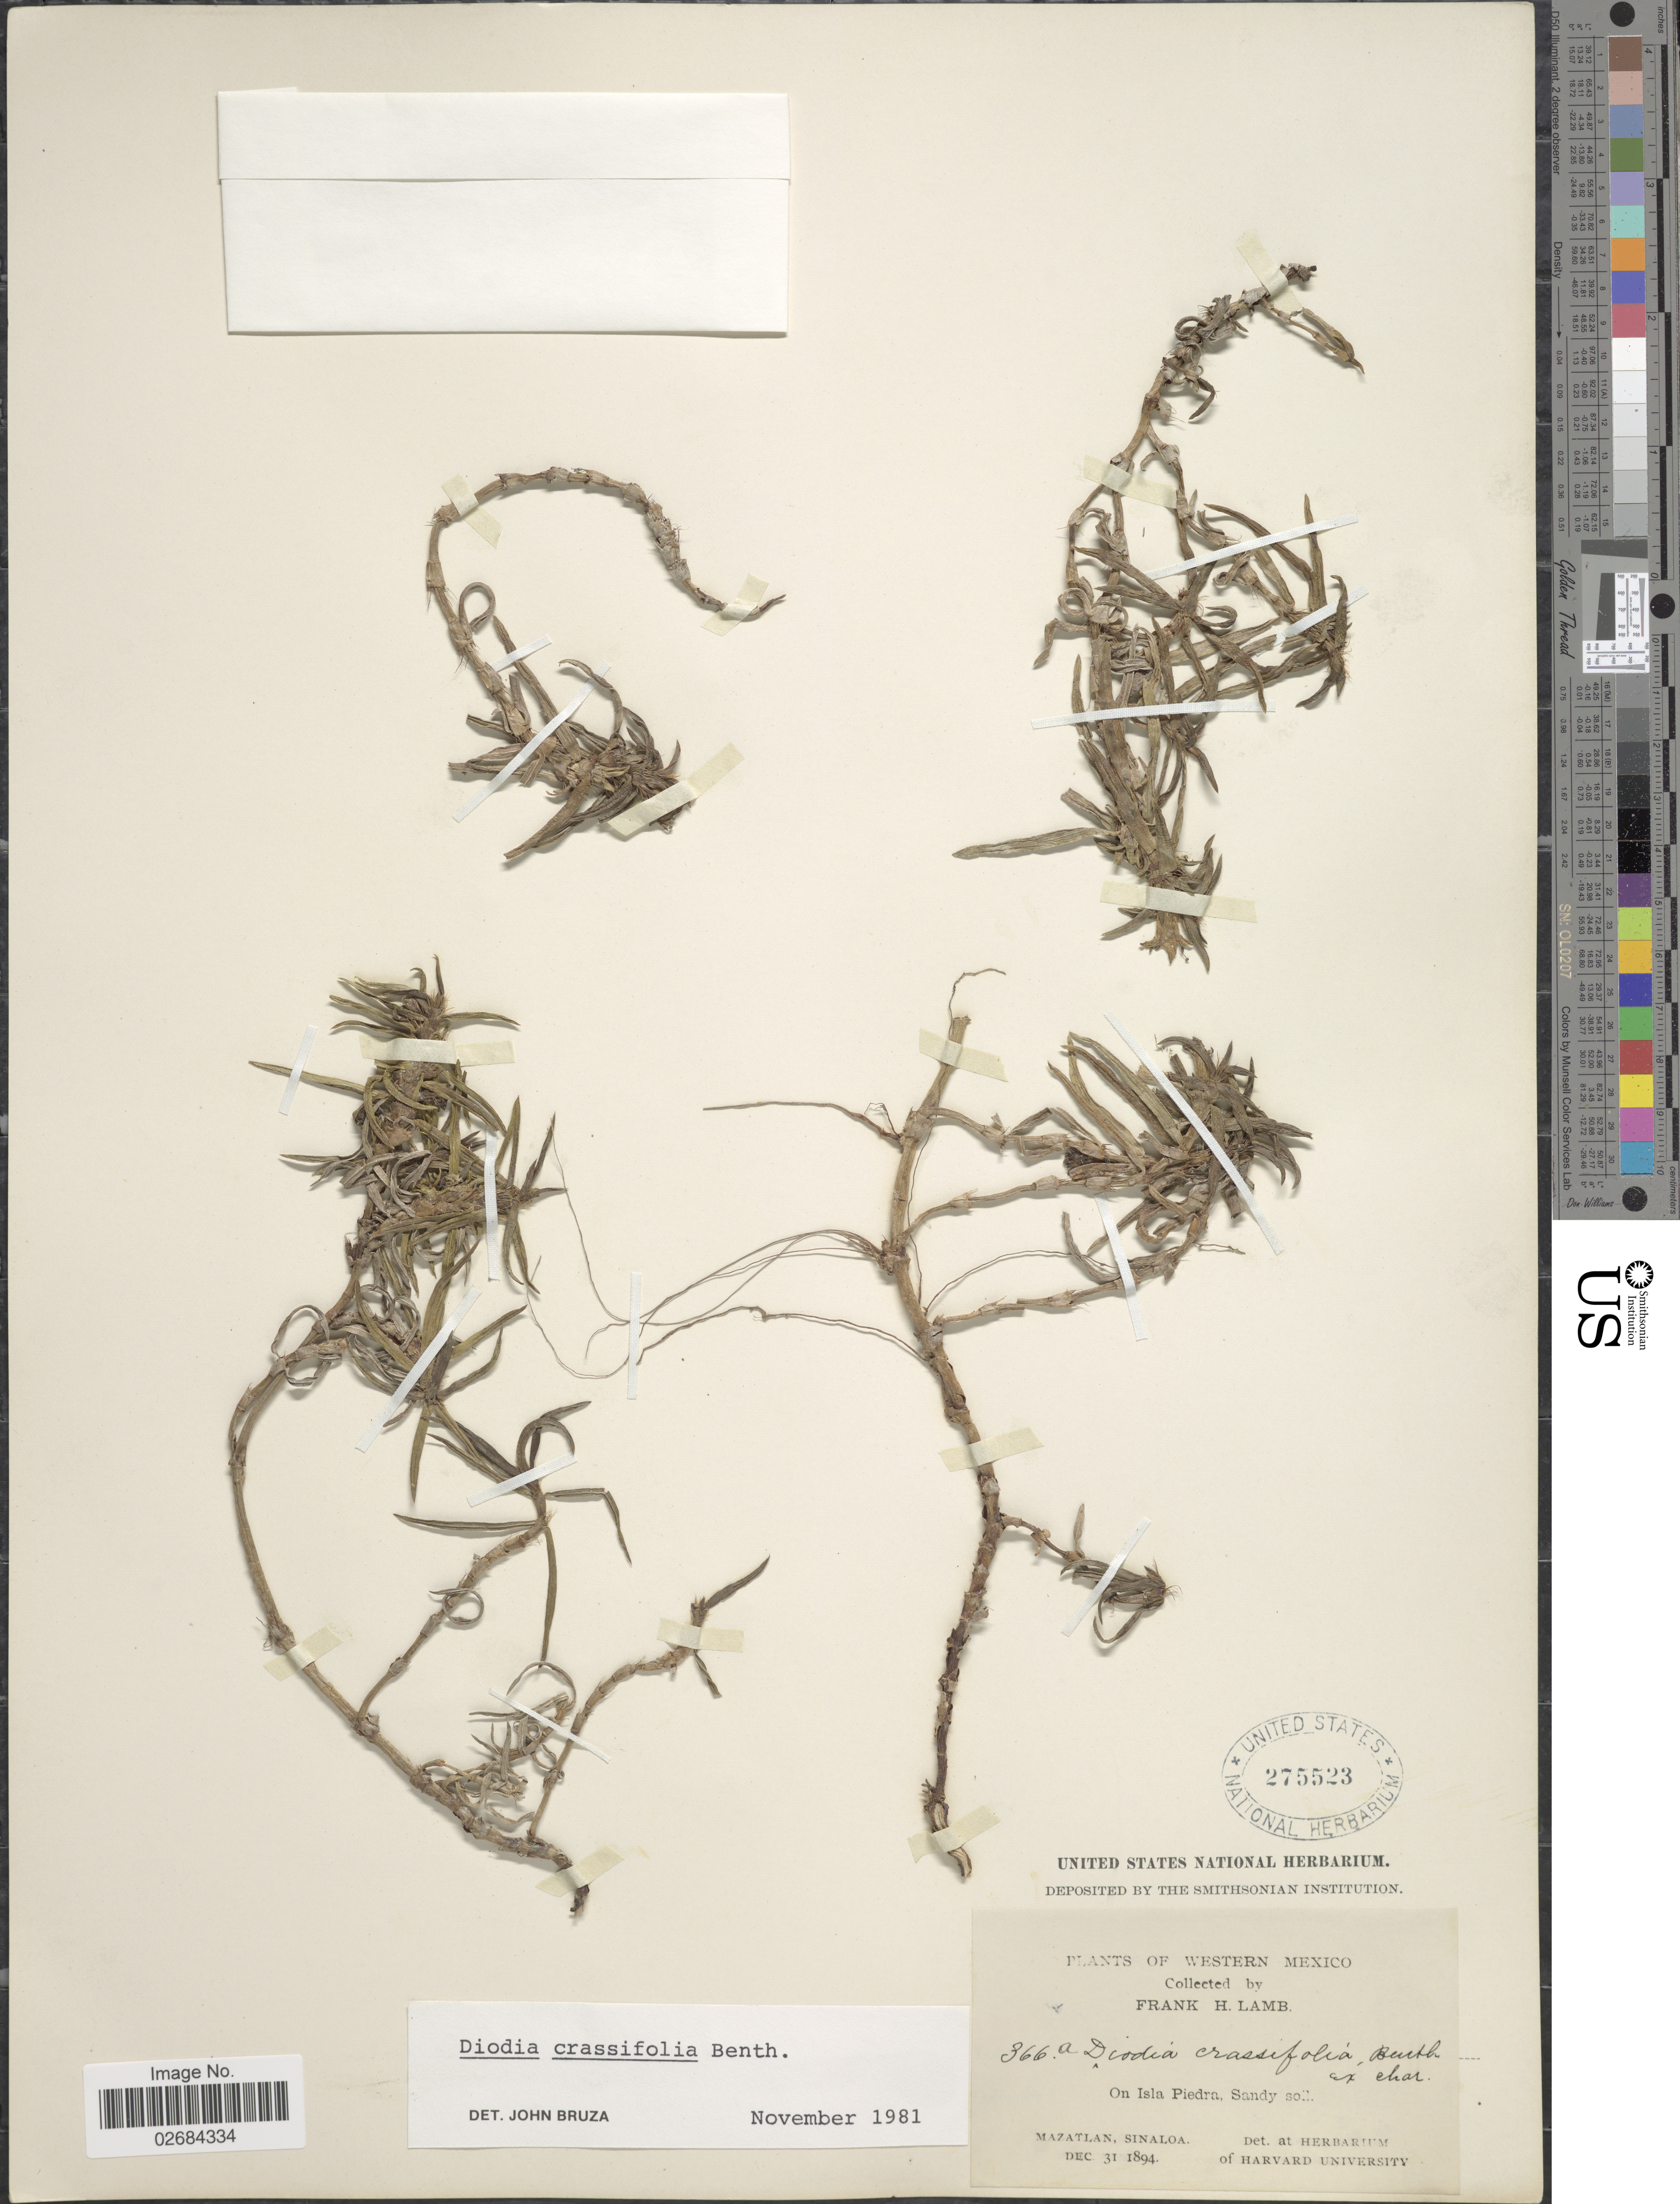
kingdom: Plantae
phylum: Tracheophyta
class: Magnoliopsida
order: Gentianales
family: Rubiaceae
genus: Diodia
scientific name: Diodia crassifolia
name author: Benth.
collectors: F. H. Lamb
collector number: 366a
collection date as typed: Dec 31 1894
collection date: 1894-12-31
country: Mexico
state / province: Sinaloa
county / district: Mazatlán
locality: On Isla Piedra.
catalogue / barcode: US 275523